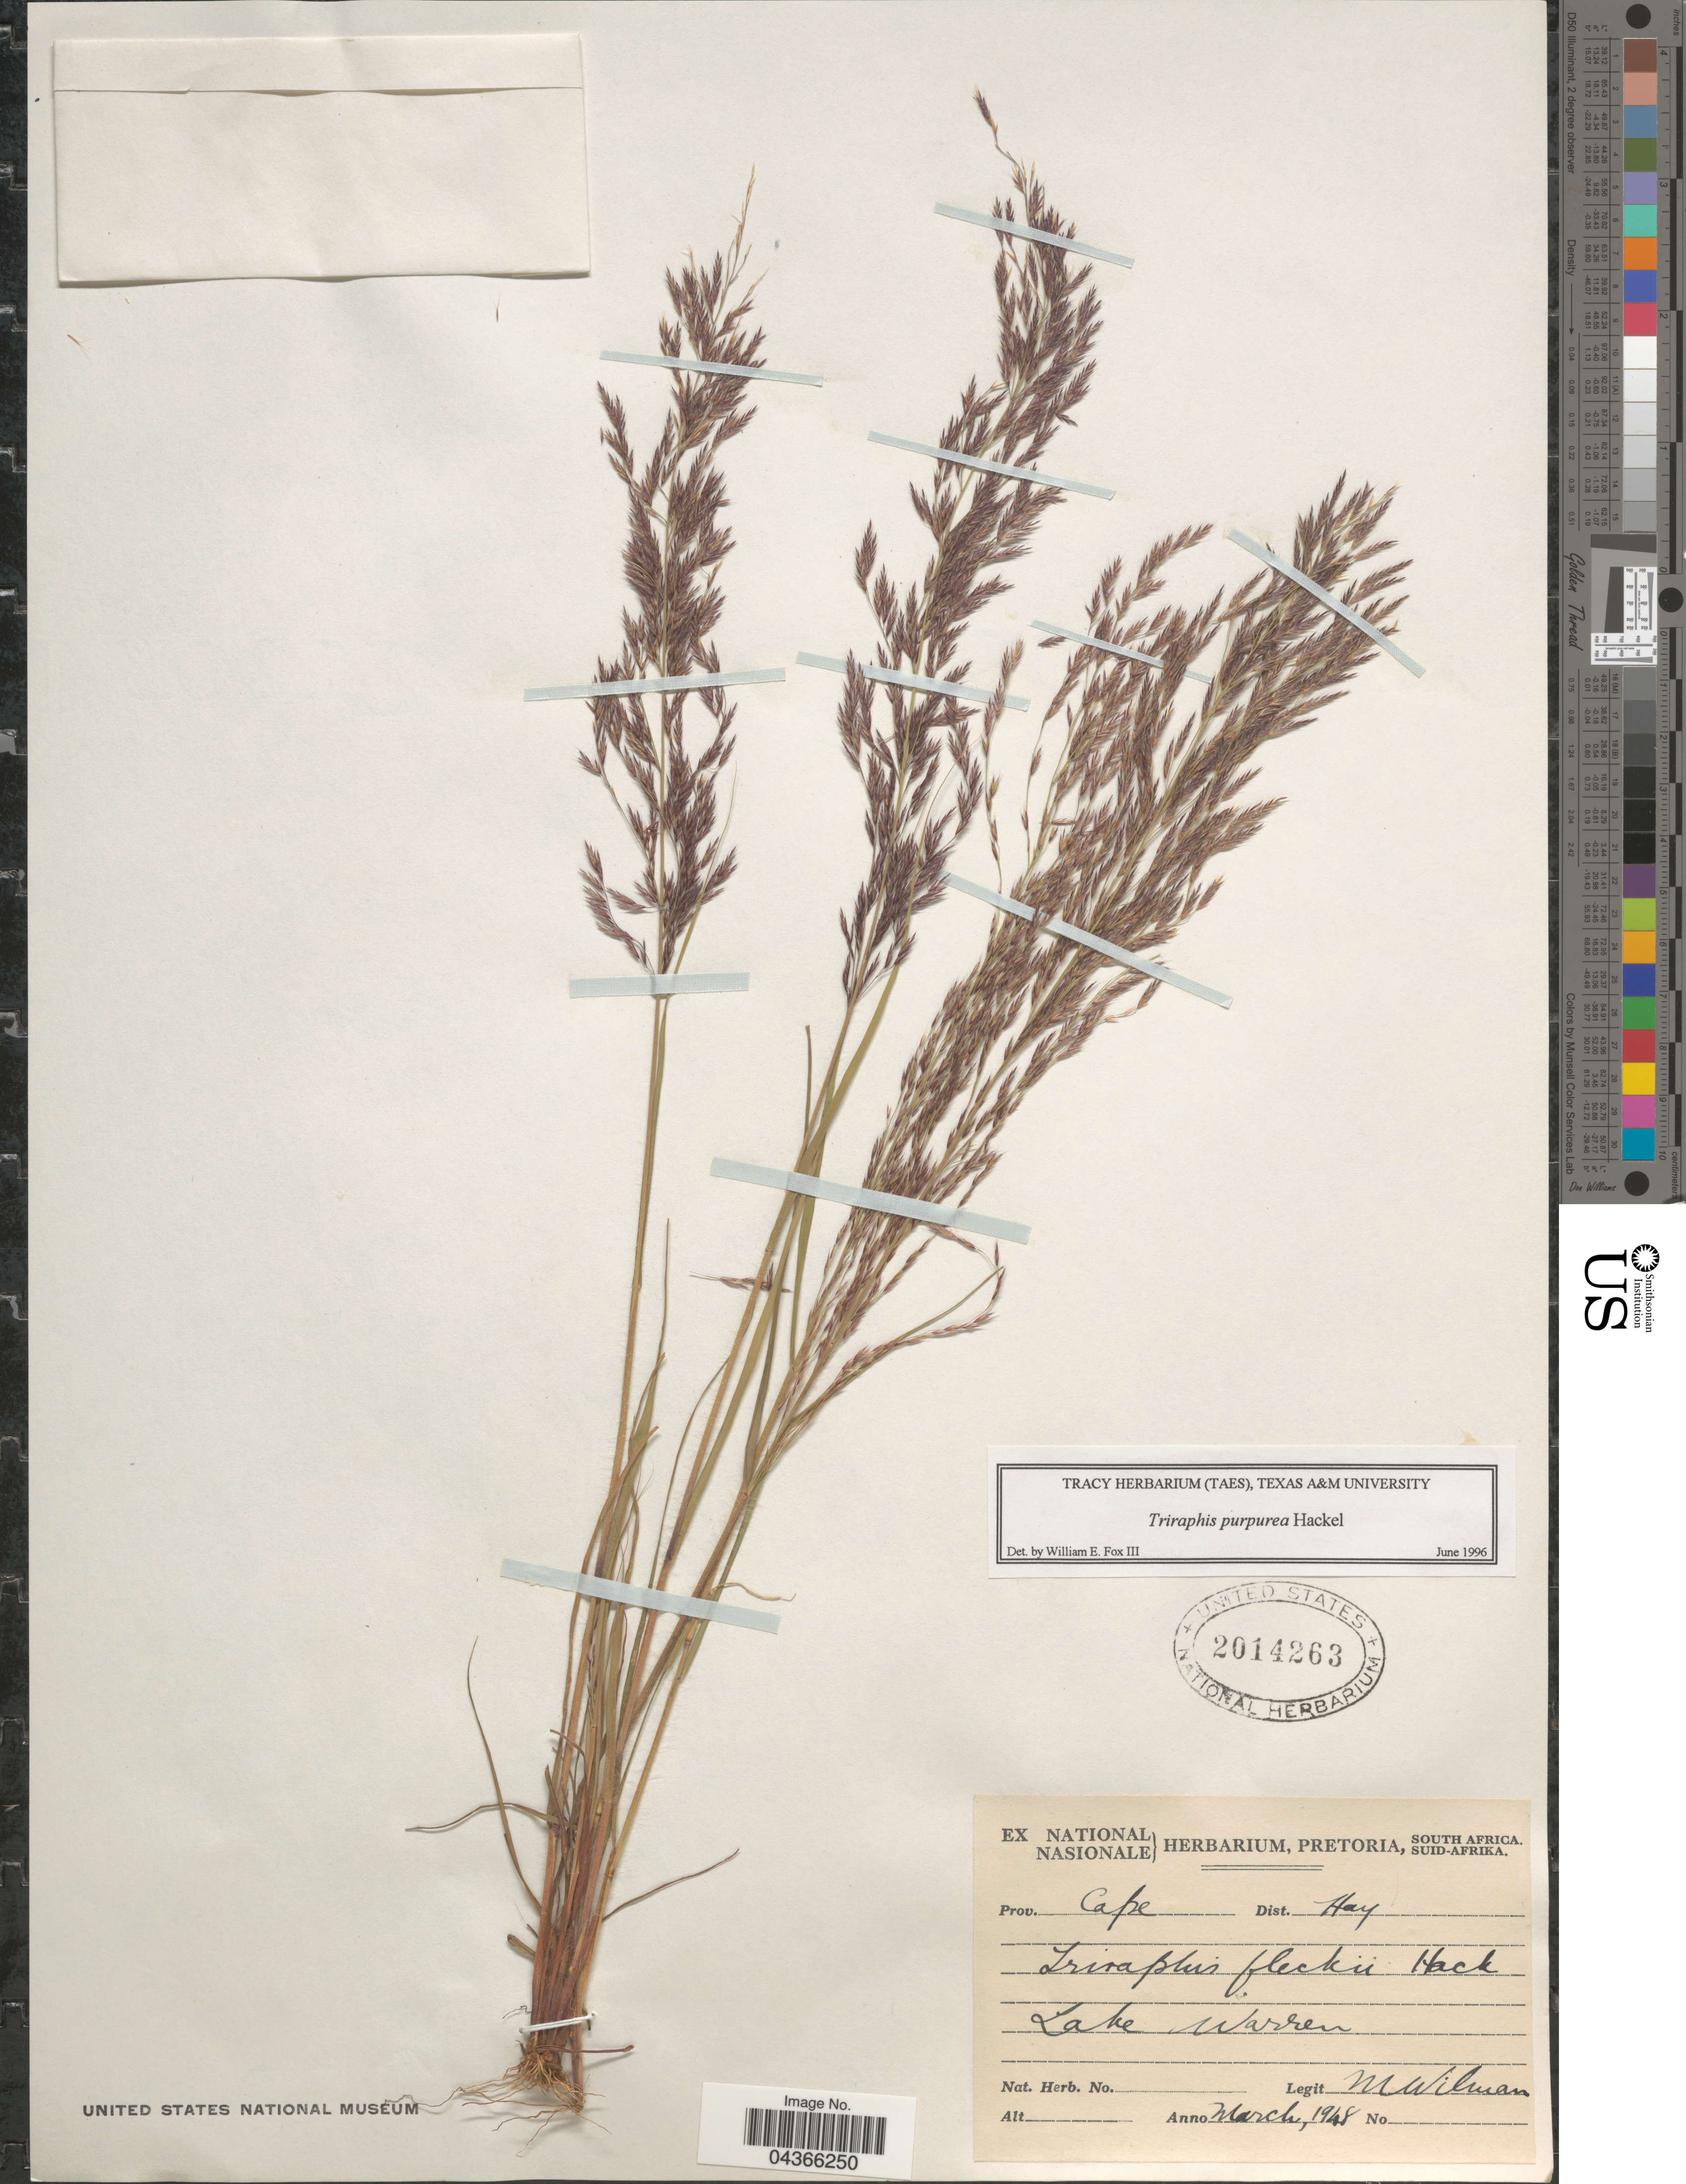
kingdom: Plantae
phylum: Tracheophyta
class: Liliopsida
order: Poales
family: Poaceae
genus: Triraphis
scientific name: Triraphis purpurea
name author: Hack.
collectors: M. Wilman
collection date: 1948-03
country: South Africa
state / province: Free State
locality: Dist. Hay. Lake Warren.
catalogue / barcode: US 2014263